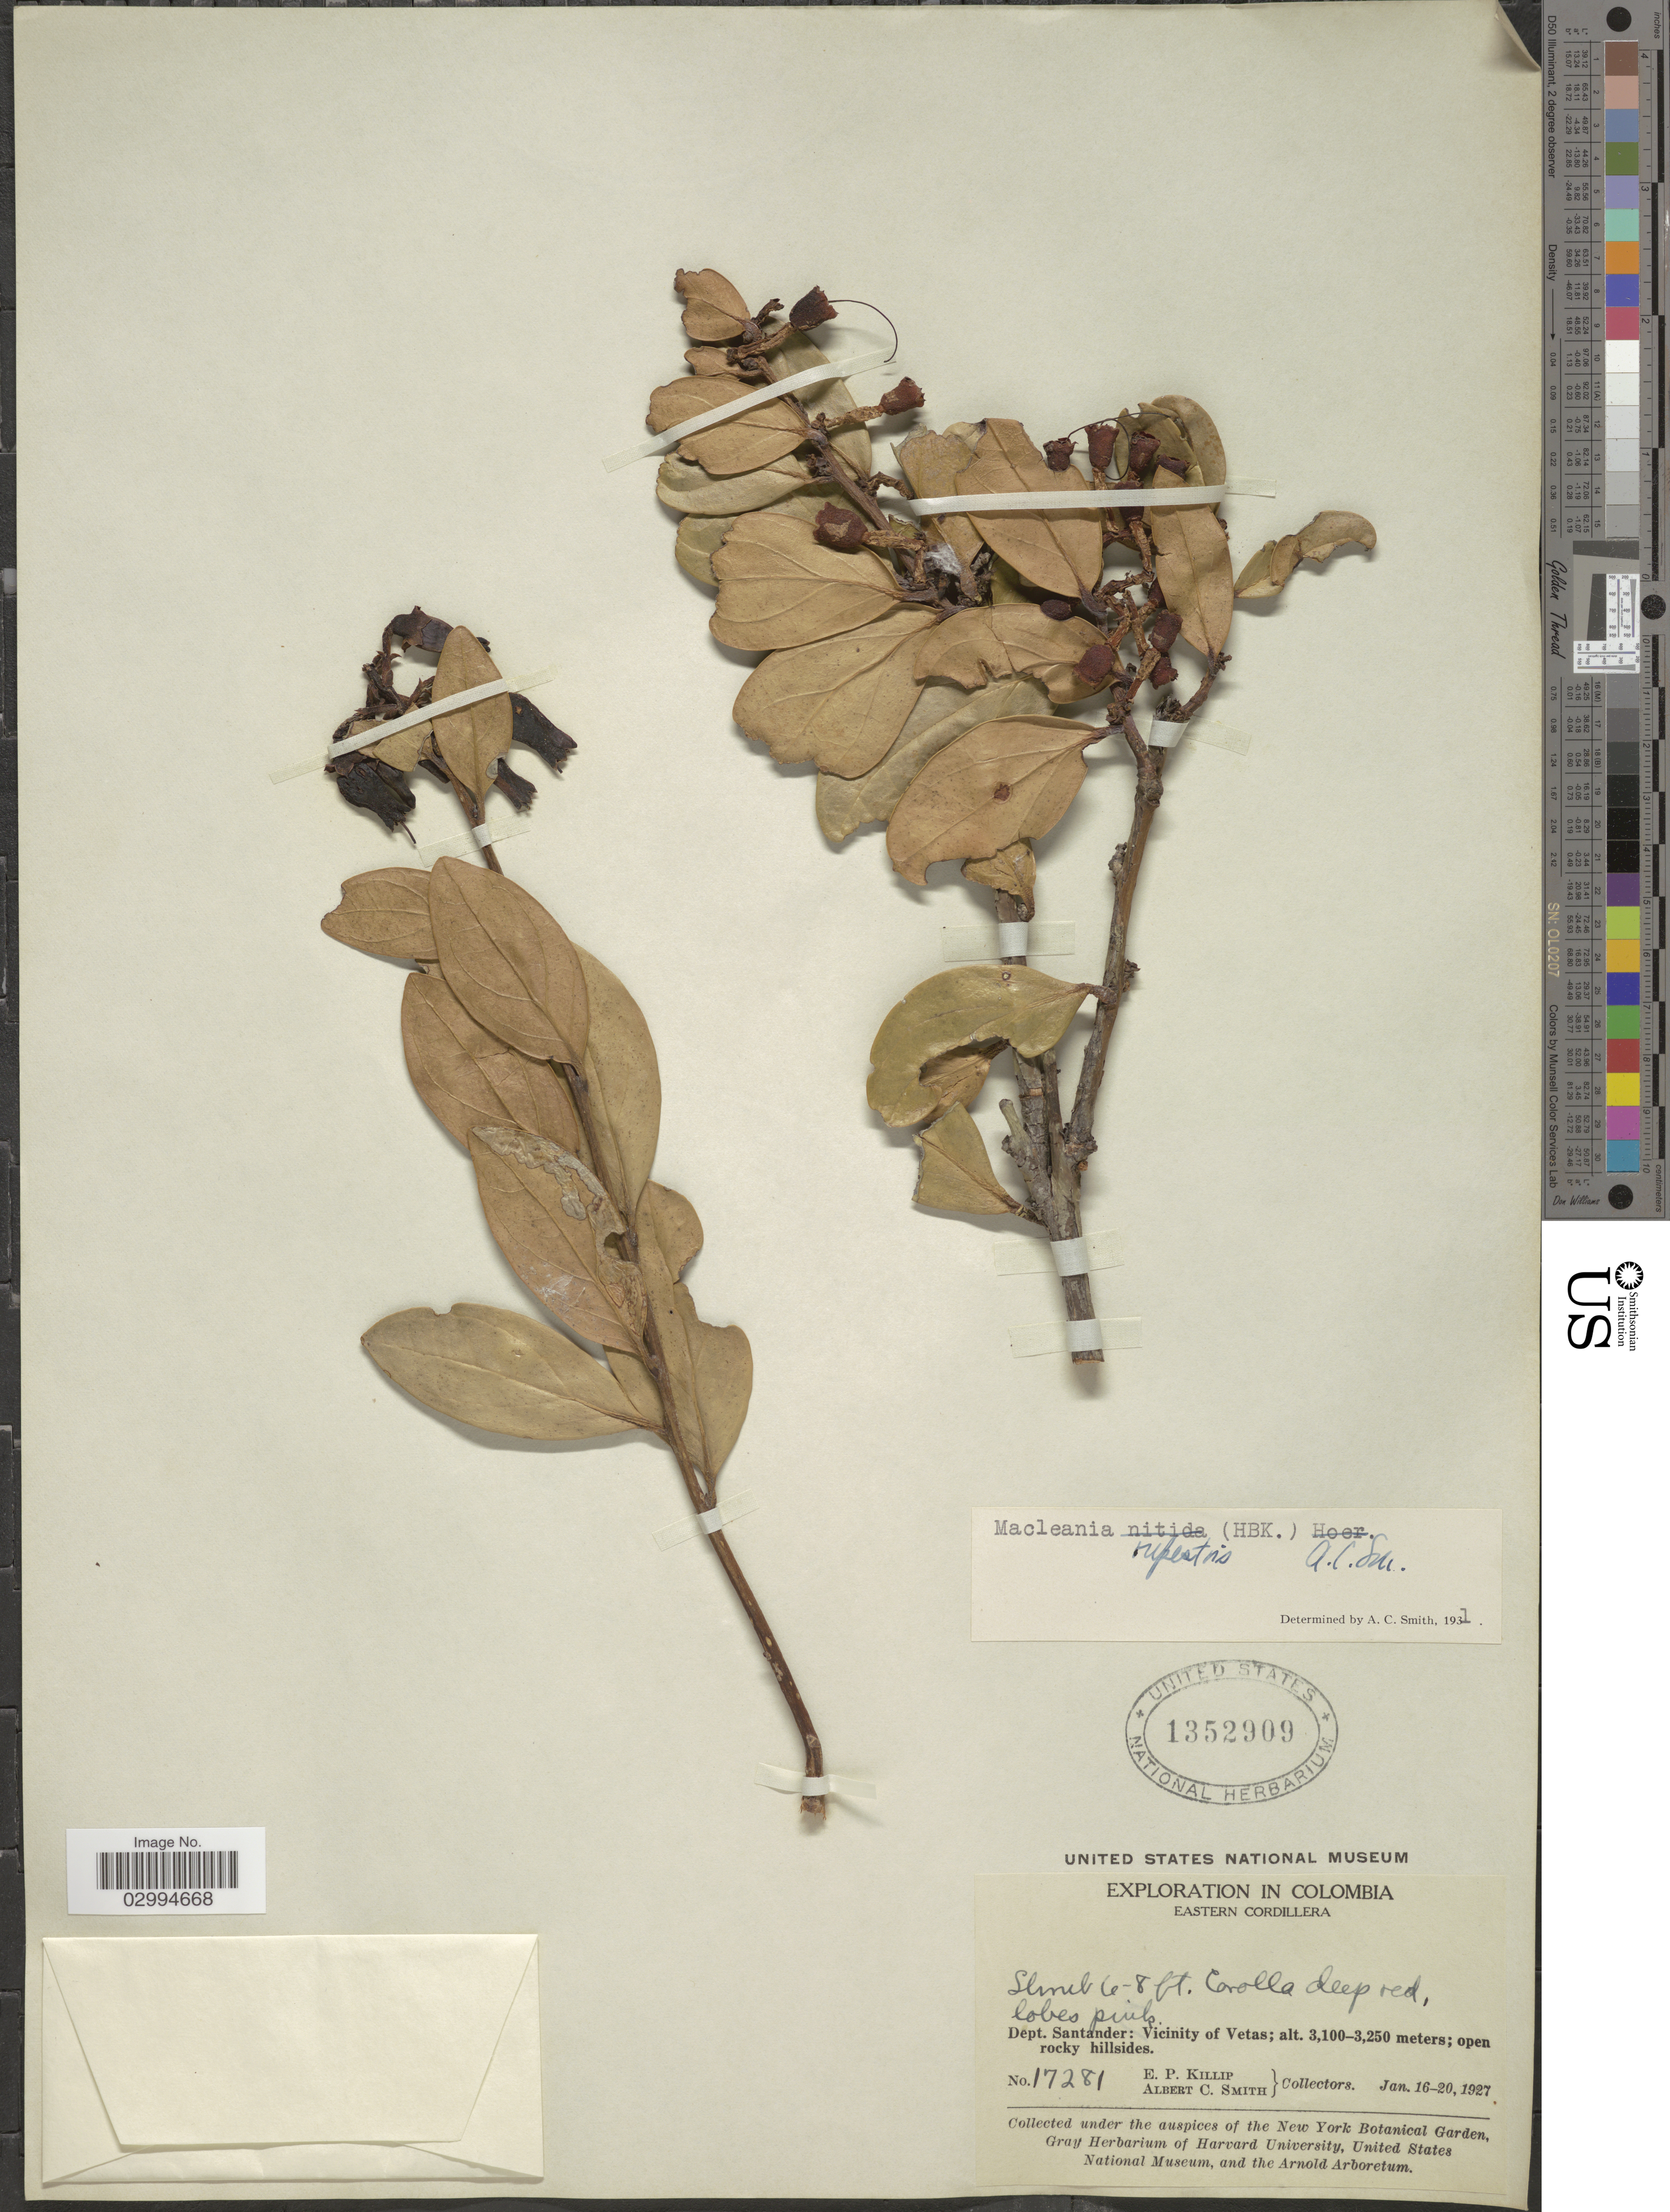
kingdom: Plantae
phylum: Tracheophyta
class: Magnoliopsida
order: Ericales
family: Ericaceae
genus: Macleania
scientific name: Macleania rupestris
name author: (Kunth) A.C. Sm.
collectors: E. P. Killip & A. C. Smith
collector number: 17281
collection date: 1927-01-16/1927-01-20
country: Colombia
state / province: Santander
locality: Eastern Cordillera. Dept. Santander: Vicinity of Vetas.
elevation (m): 3100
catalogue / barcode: US 1352909